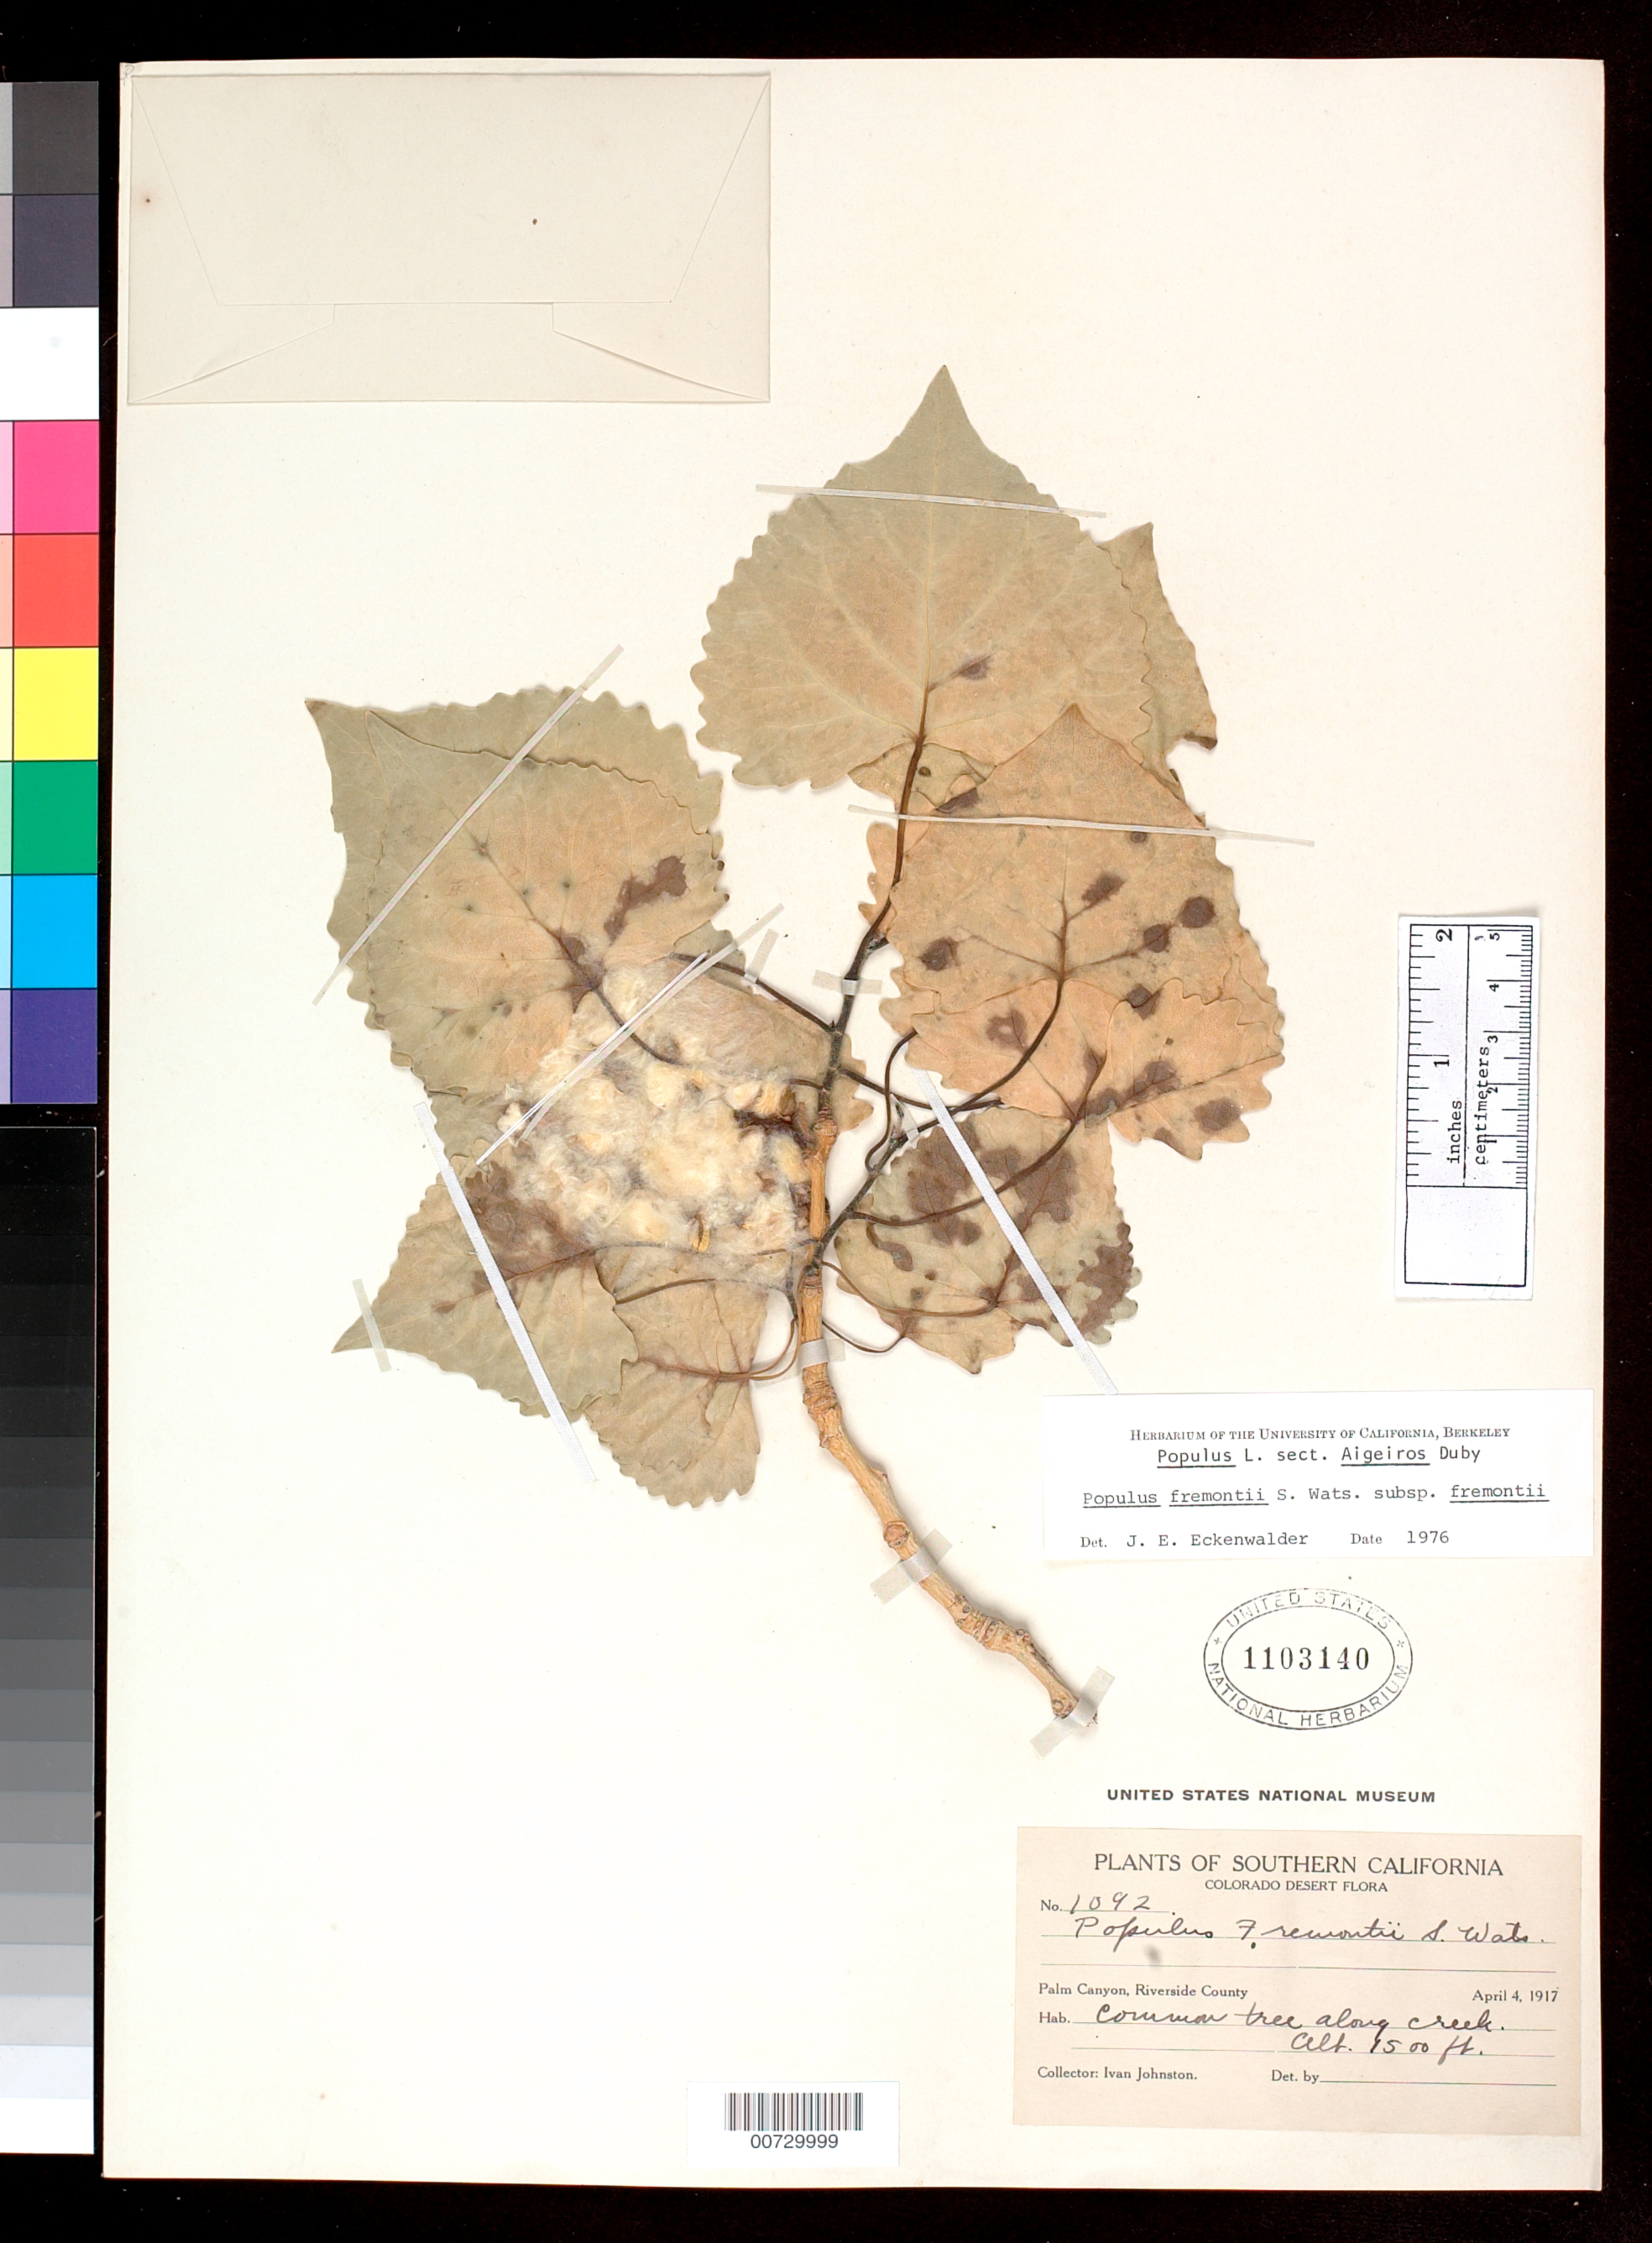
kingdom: Plantae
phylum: Tracheophyta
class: Magnoliopsida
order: Malpighiales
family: Salicaceae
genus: Populus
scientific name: Populus fremontii subsp. fremontii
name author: S. Watson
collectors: I. Johnston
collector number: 1092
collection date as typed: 4 Apr 1917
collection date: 1917-04-04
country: United States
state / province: California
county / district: Riverside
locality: Palm Canyon.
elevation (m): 457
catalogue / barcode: US 1103140